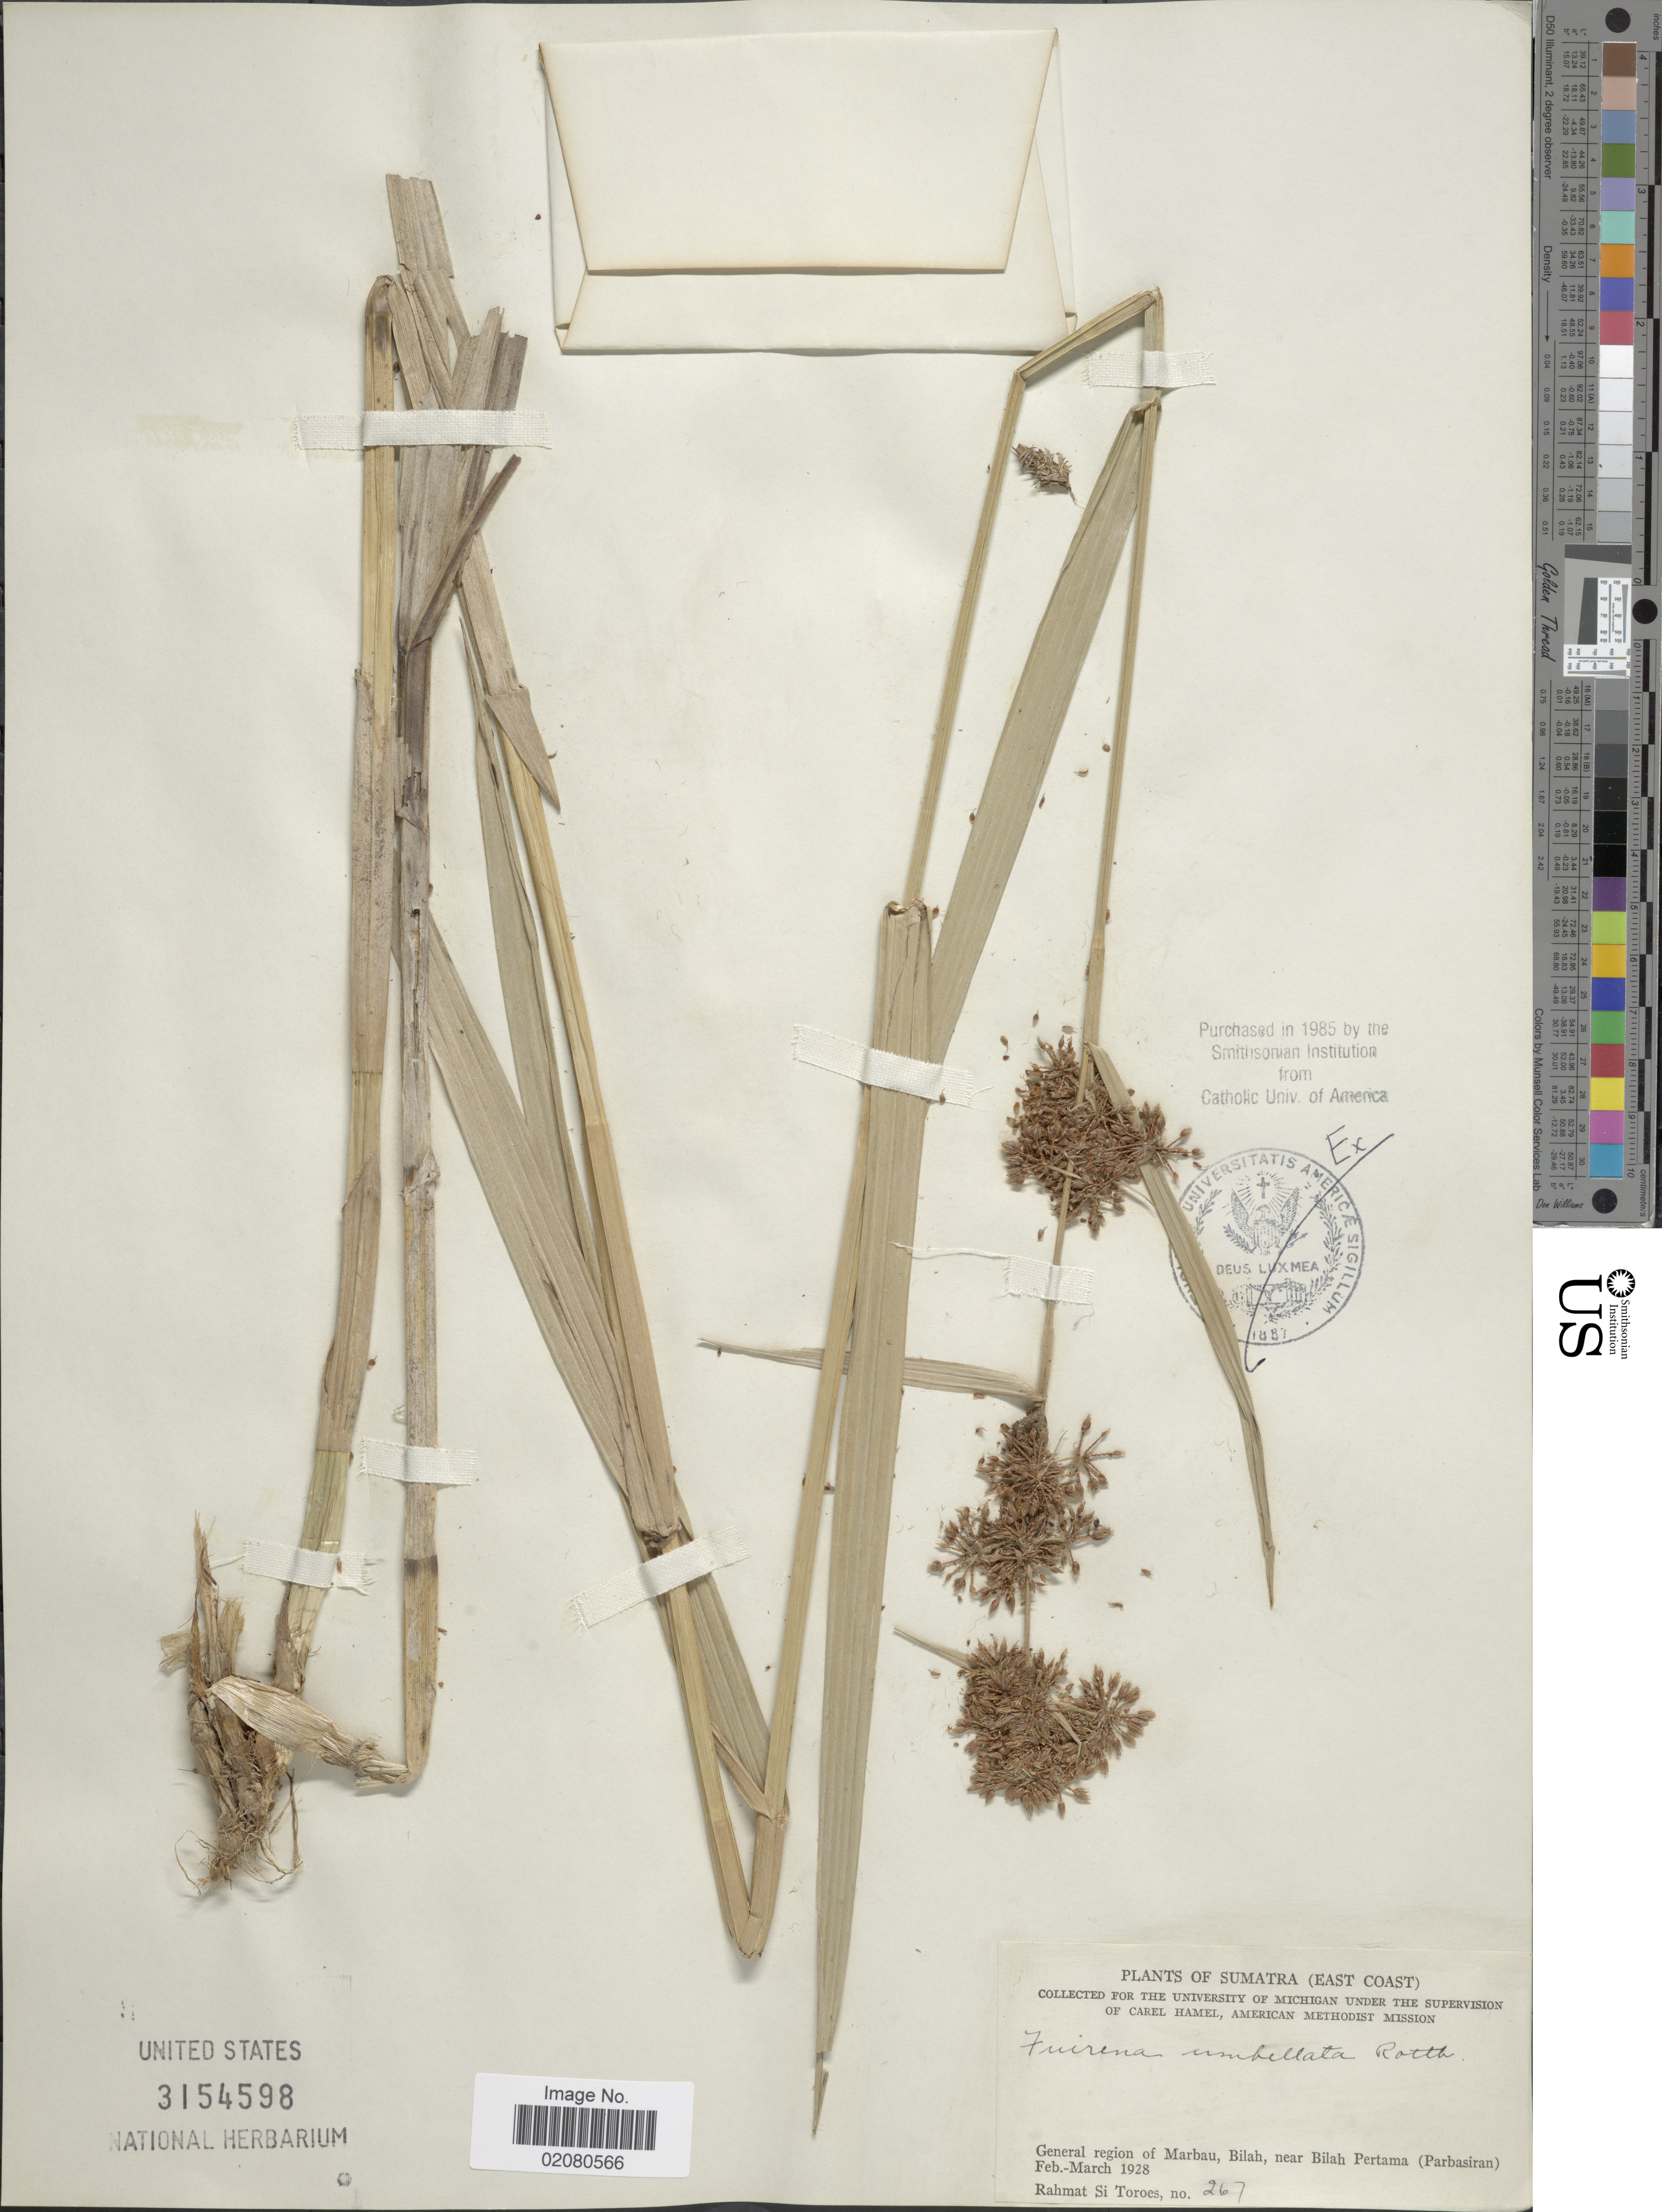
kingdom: Plantae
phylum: Tracheophyta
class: Liliopsida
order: Poales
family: Cyperaceae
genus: Fuirena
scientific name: Fuirena umbellata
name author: Rottb.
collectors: Rahmat Si Boeea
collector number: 267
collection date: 1928-02/1928-03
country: Indonesia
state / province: Sumatra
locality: Sumatra (east Coast), General region of Marba, Bilah, near Pertama (Pabasiran).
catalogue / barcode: US 3154598